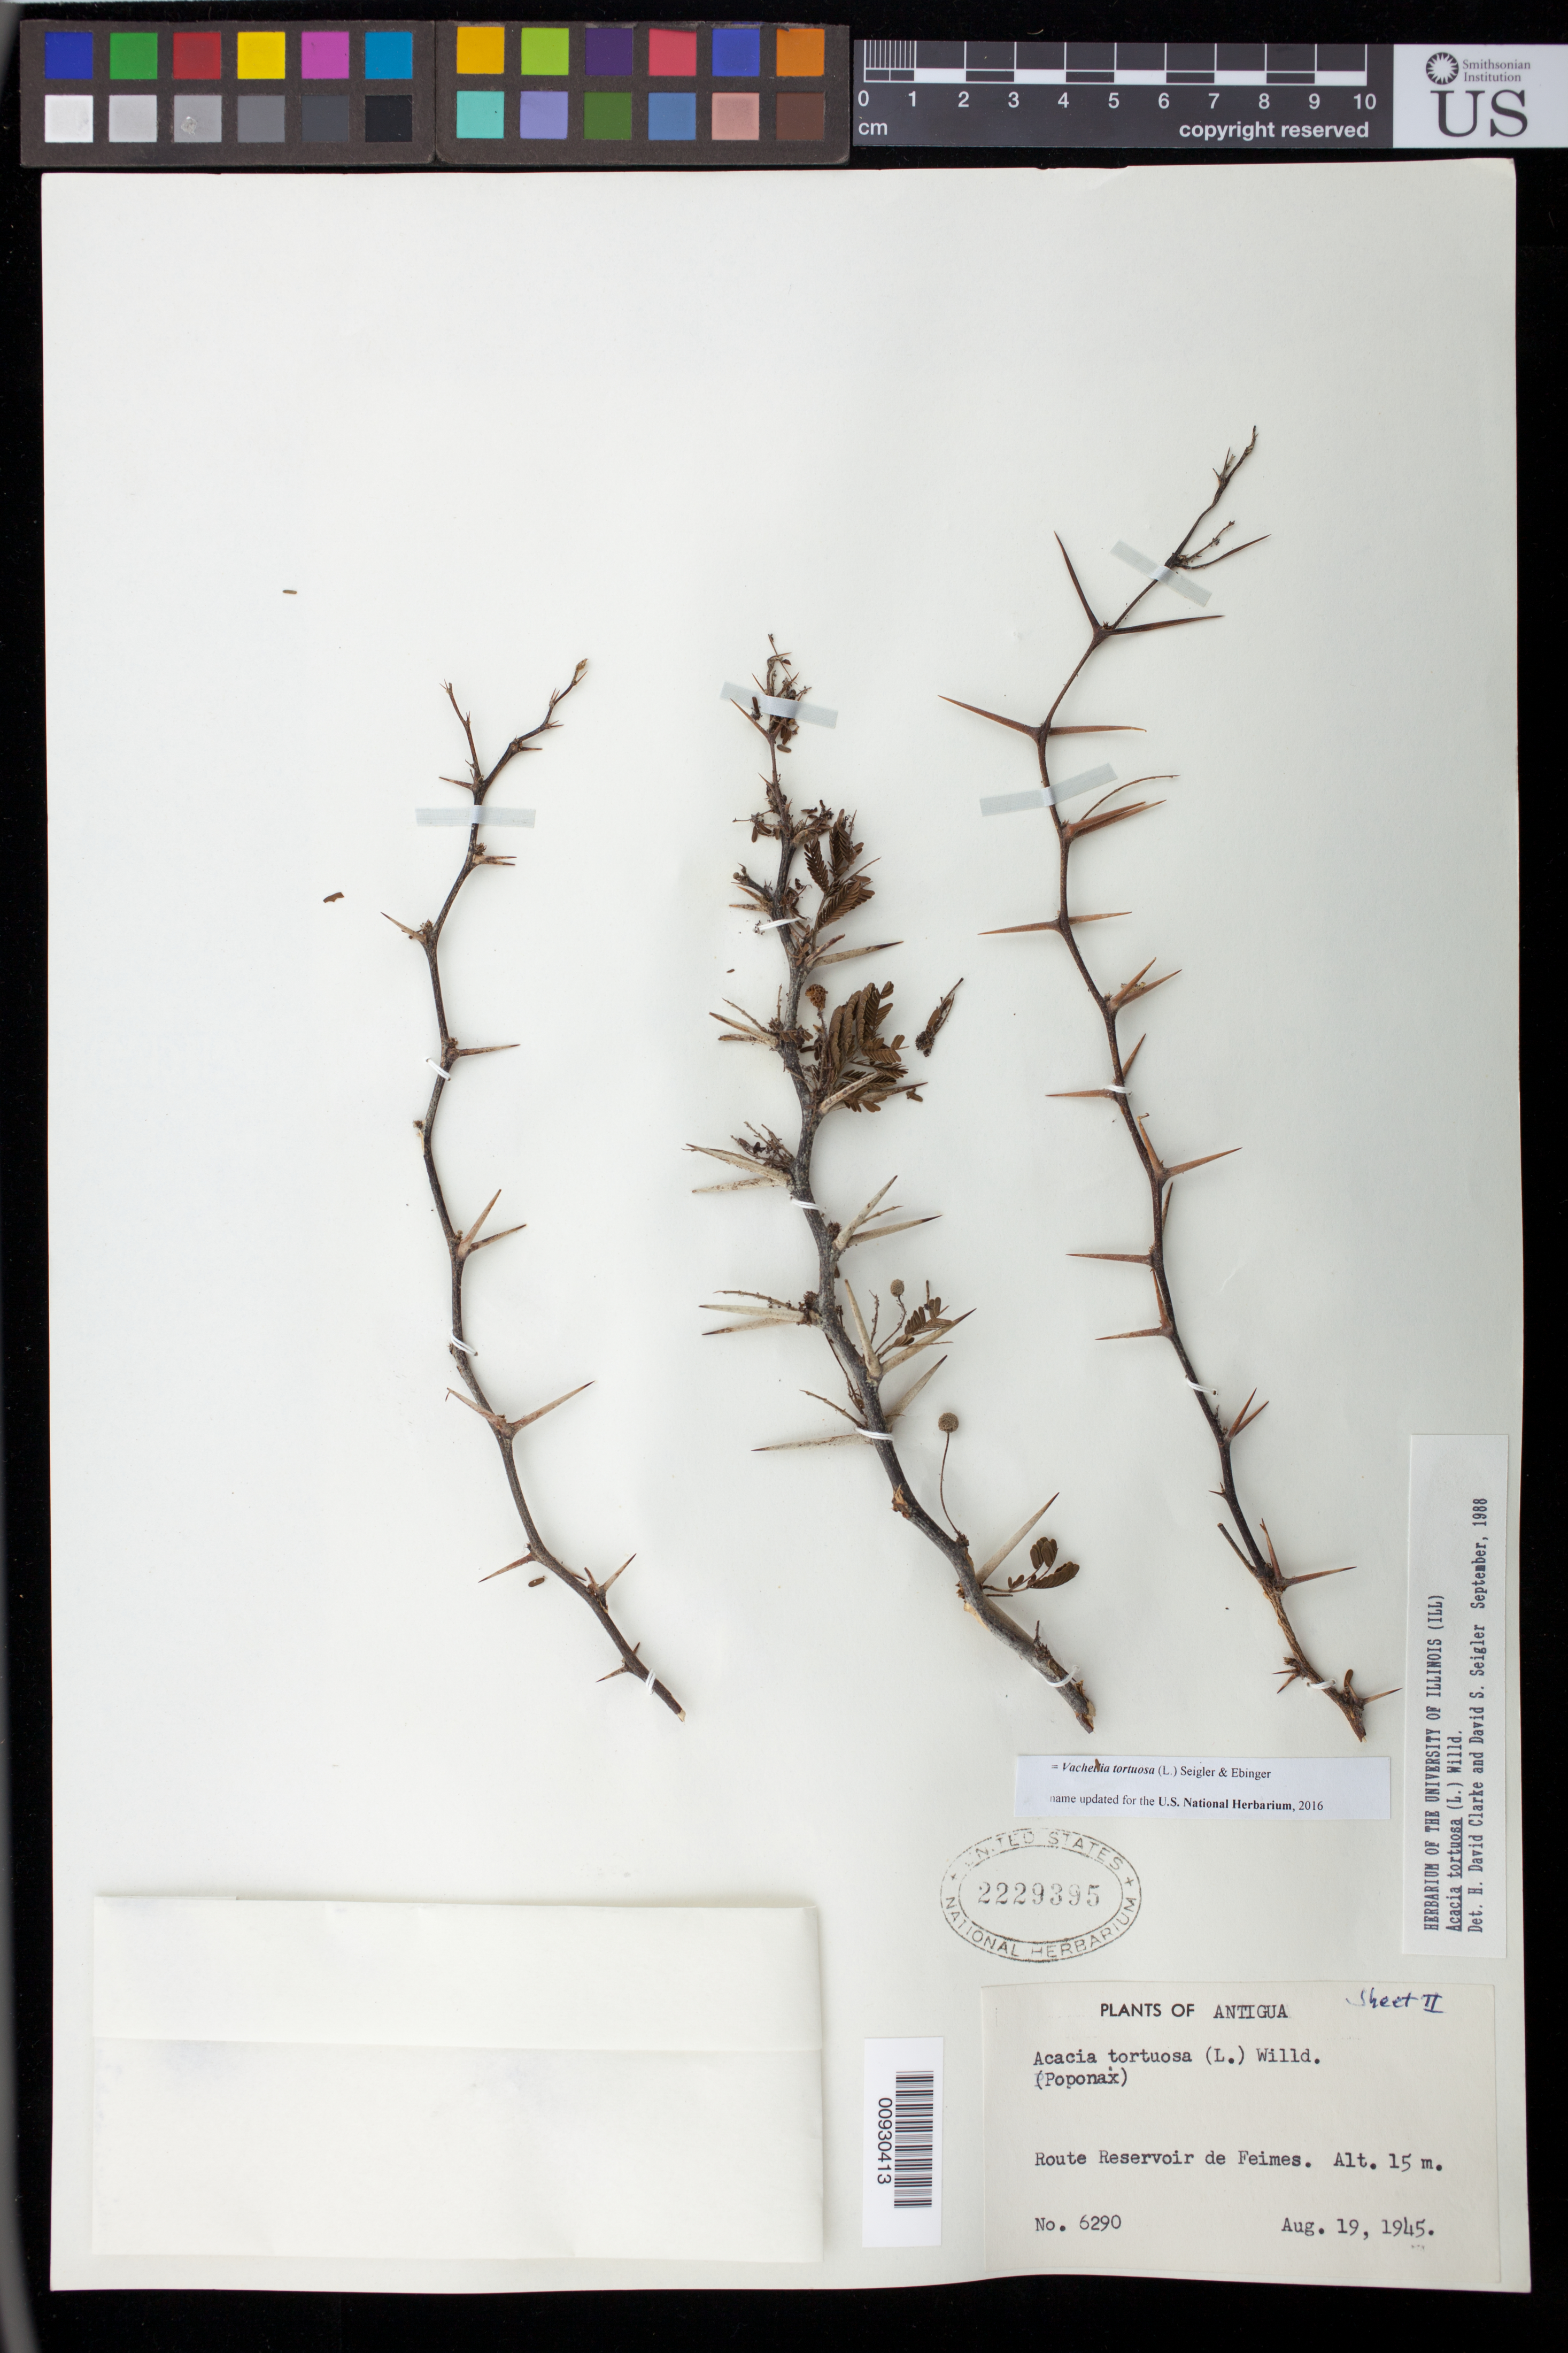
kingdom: Plantae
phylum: Tracheophyta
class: Magnoliopsida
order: Fabales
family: Fabaceae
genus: Vachellia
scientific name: Vachellia tortuosa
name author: (L.) Seigler & Ebinger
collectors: H. Stehlé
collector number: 6290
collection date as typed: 19 Aug 1945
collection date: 1945-08-19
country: Antigua and Barbuda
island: Antigua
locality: Route Reservoir de Feimes.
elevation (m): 15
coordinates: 0 N, 0 E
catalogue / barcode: US 2229395